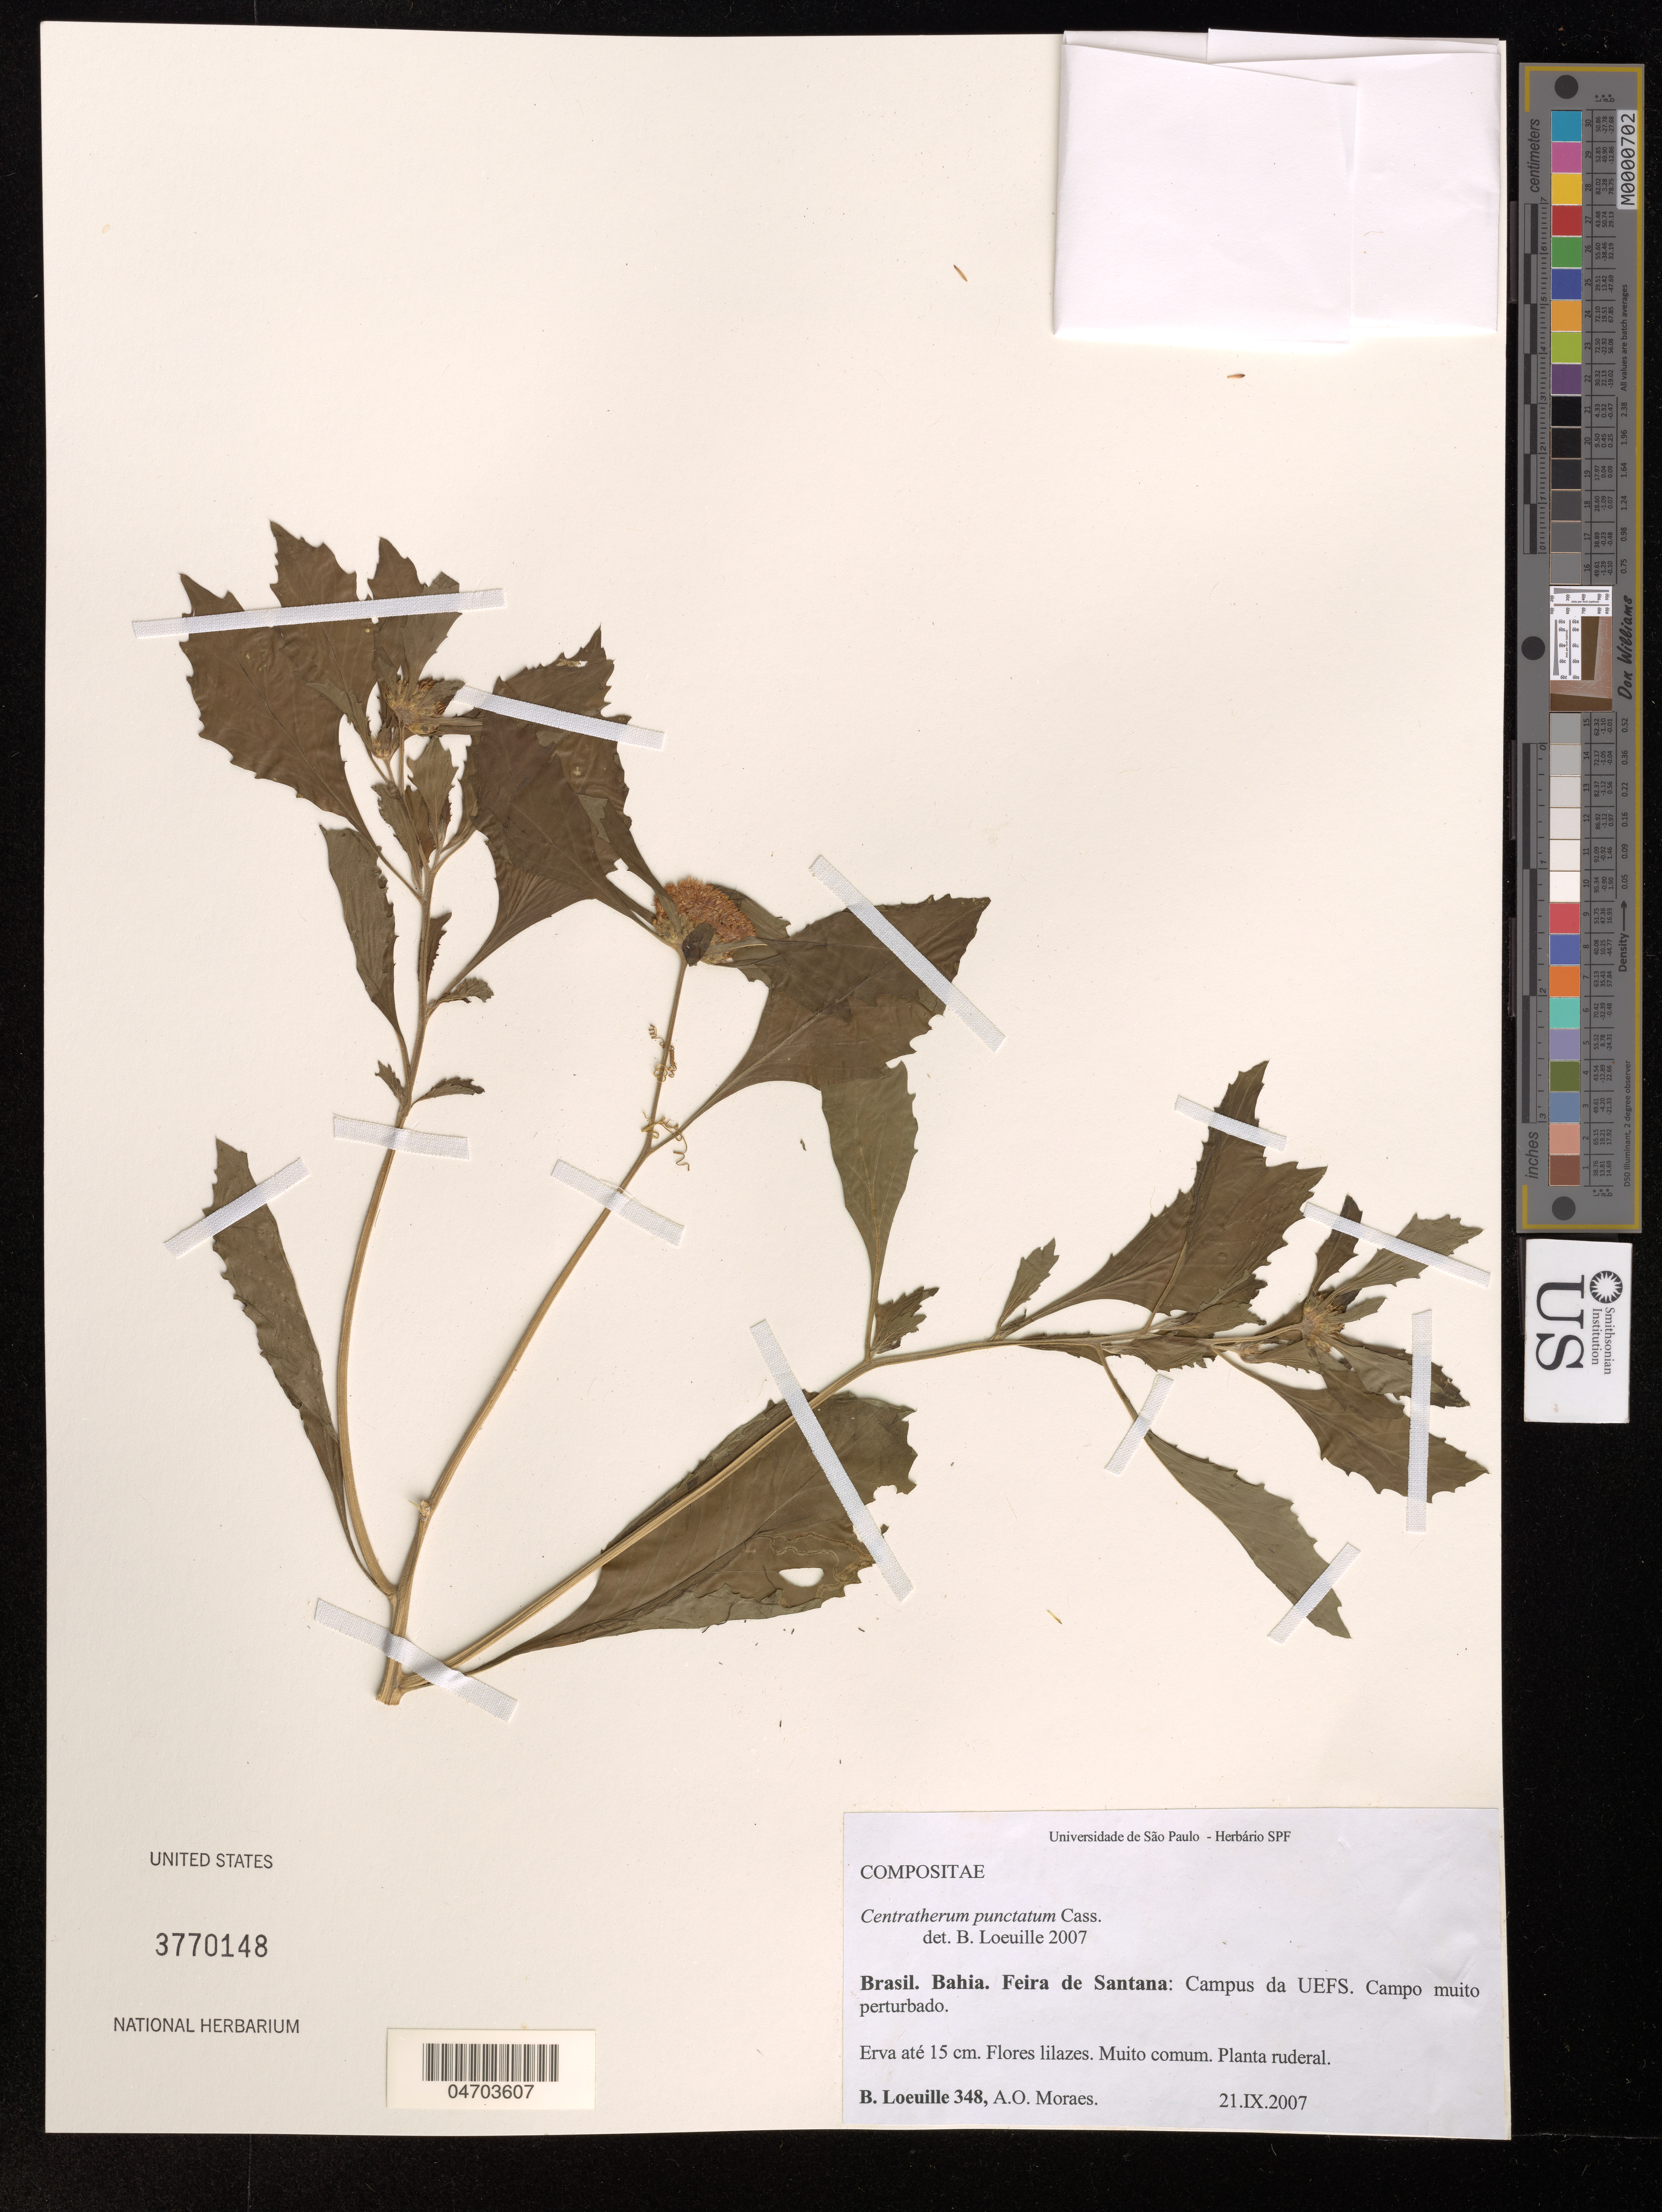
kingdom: Plantae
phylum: Tracheophyta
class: Magnoliopsida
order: Asterales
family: Asteraceae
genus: Centratherum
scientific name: Centratherum punctatum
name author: Cass.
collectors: B. Loeuille & A. Moraes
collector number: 348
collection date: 2007-09-21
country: Brazil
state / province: Bahia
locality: Feira de Santana: Campus da UEFS, Campo muito perturbado.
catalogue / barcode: US 3770148